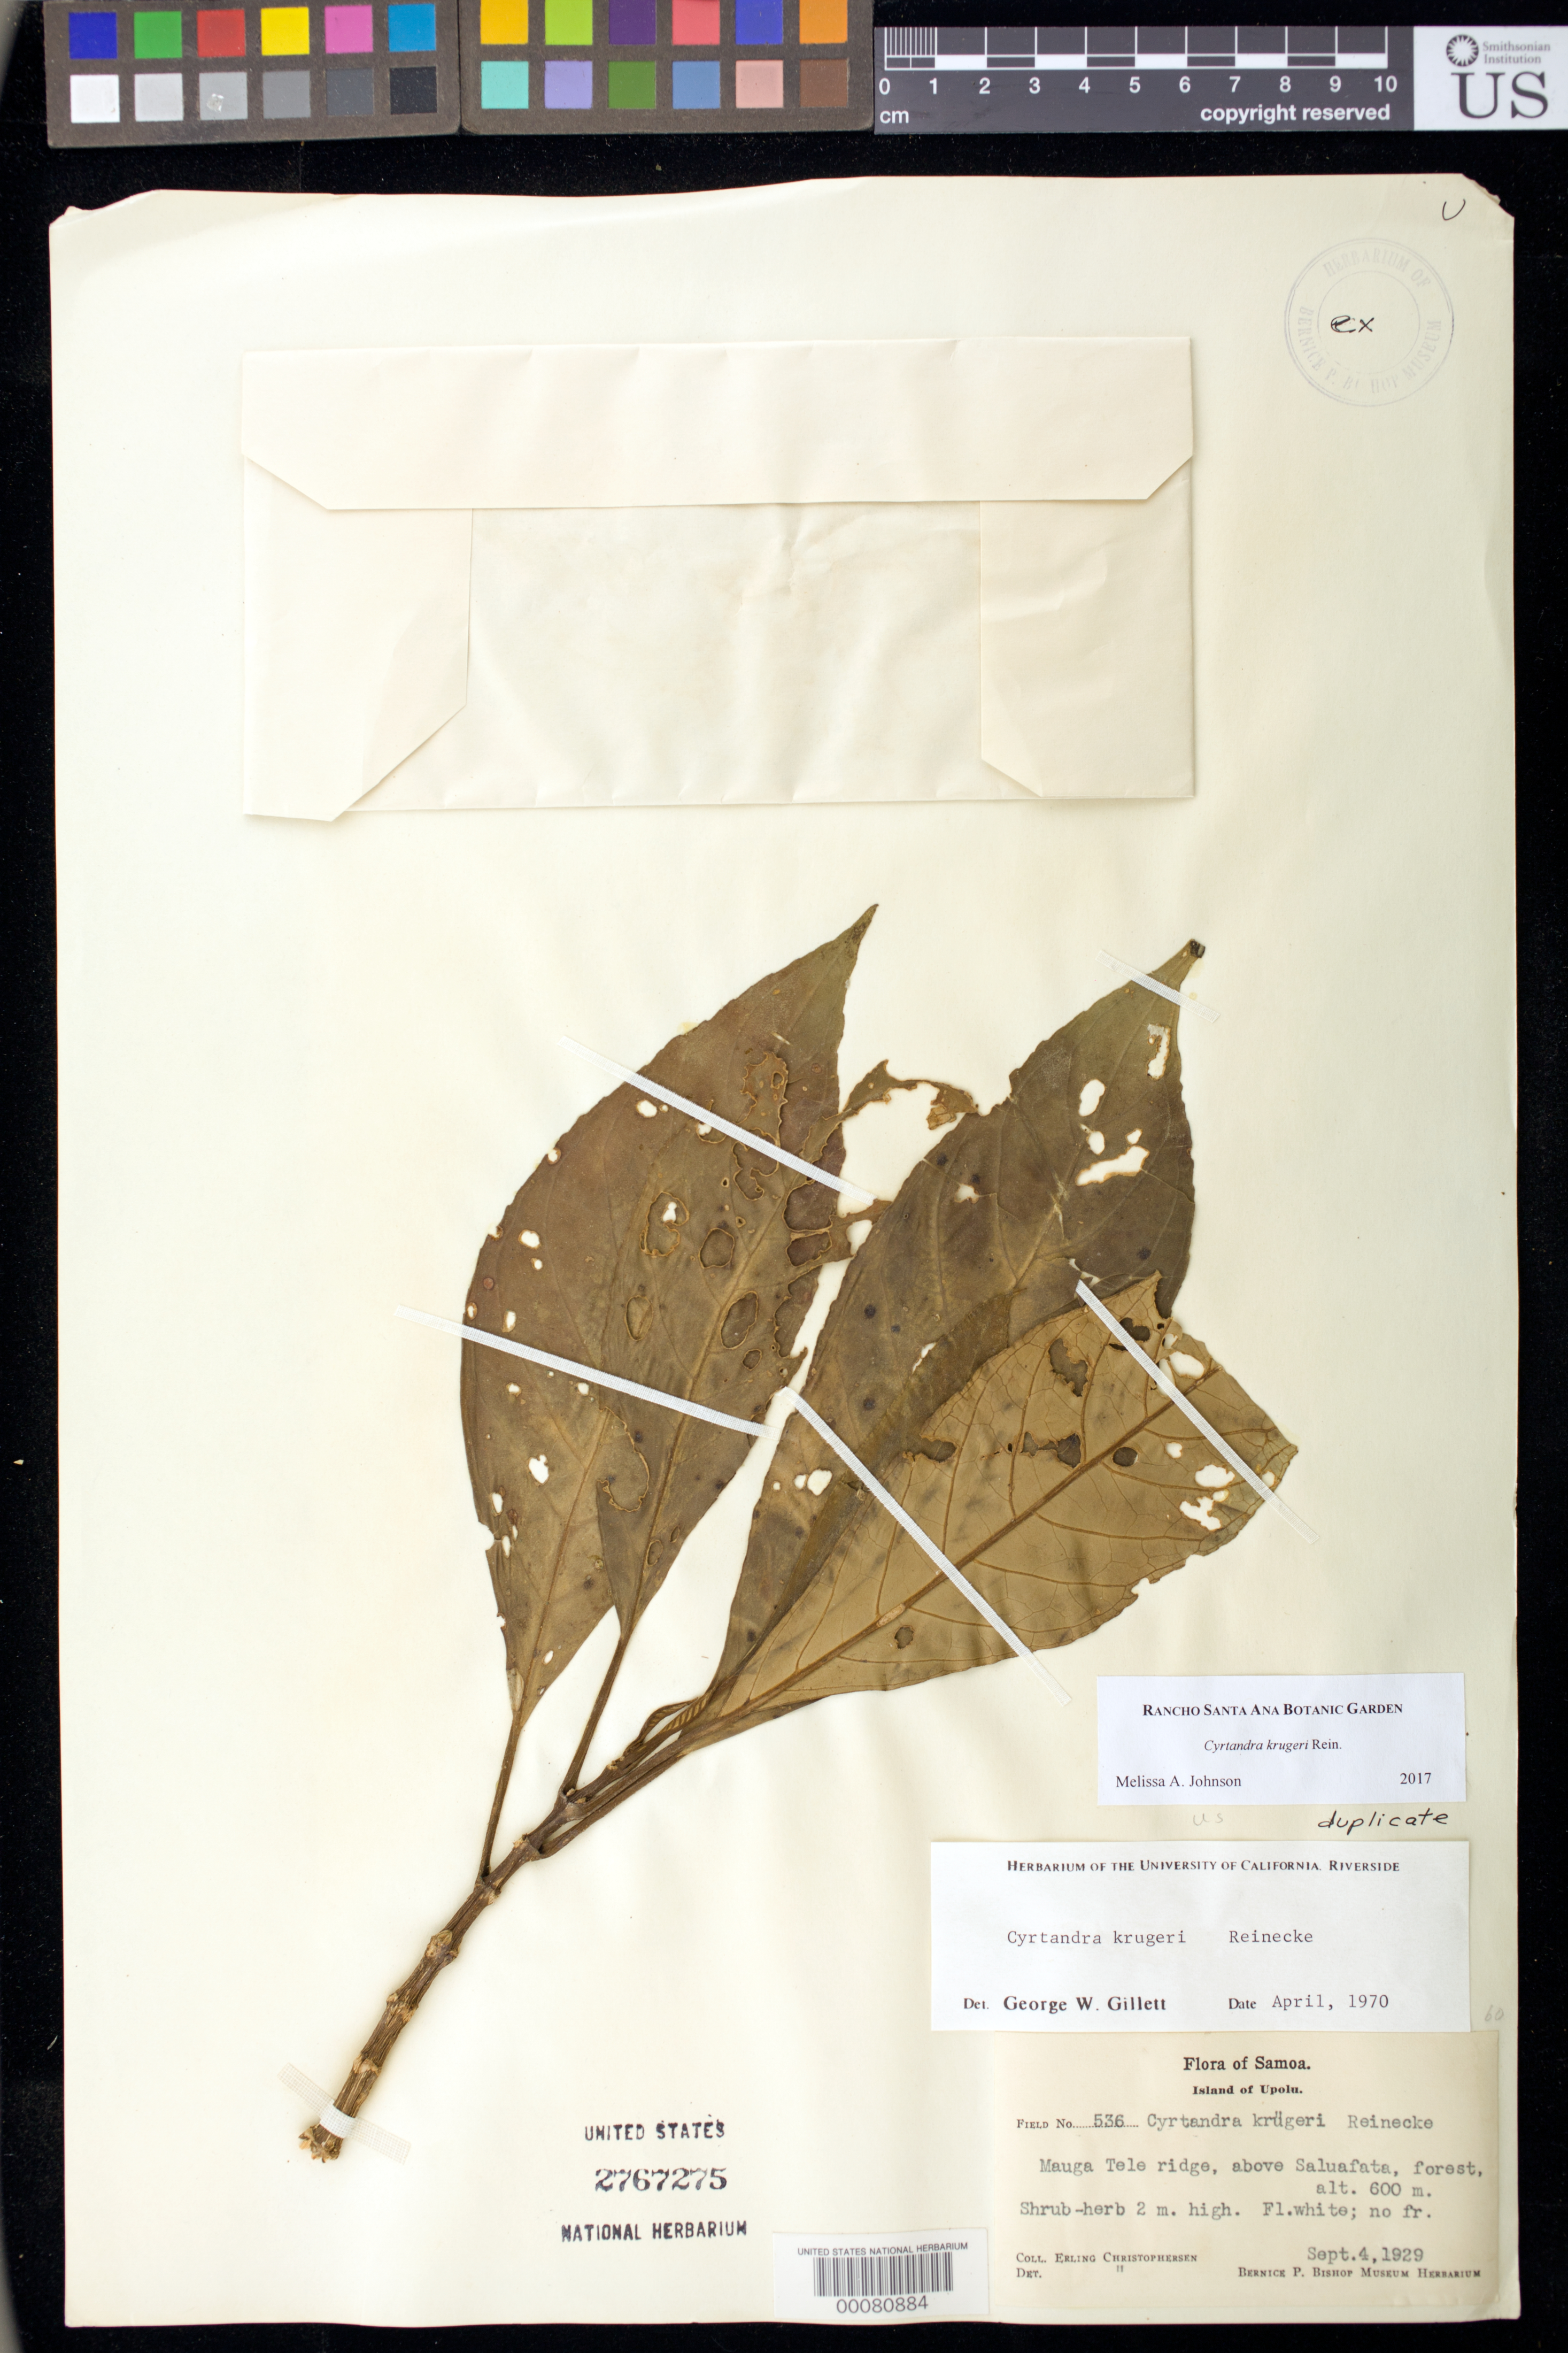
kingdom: Plantae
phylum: Tracheophyta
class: Magnoliopsida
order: Lamiales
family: Gesneriaceae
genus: Cyrtandra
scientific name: Cyrtandra kruegeri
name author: Reinecke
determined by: Johnson, Melissa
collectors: E. Christophersen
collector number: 536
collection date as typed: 04 Sep 1929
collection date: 1929-09-04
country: Samoa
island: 'Upolu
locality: Upolu, Mauga tele ridge, above saluafata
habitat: Forest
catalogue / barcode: US 2767275